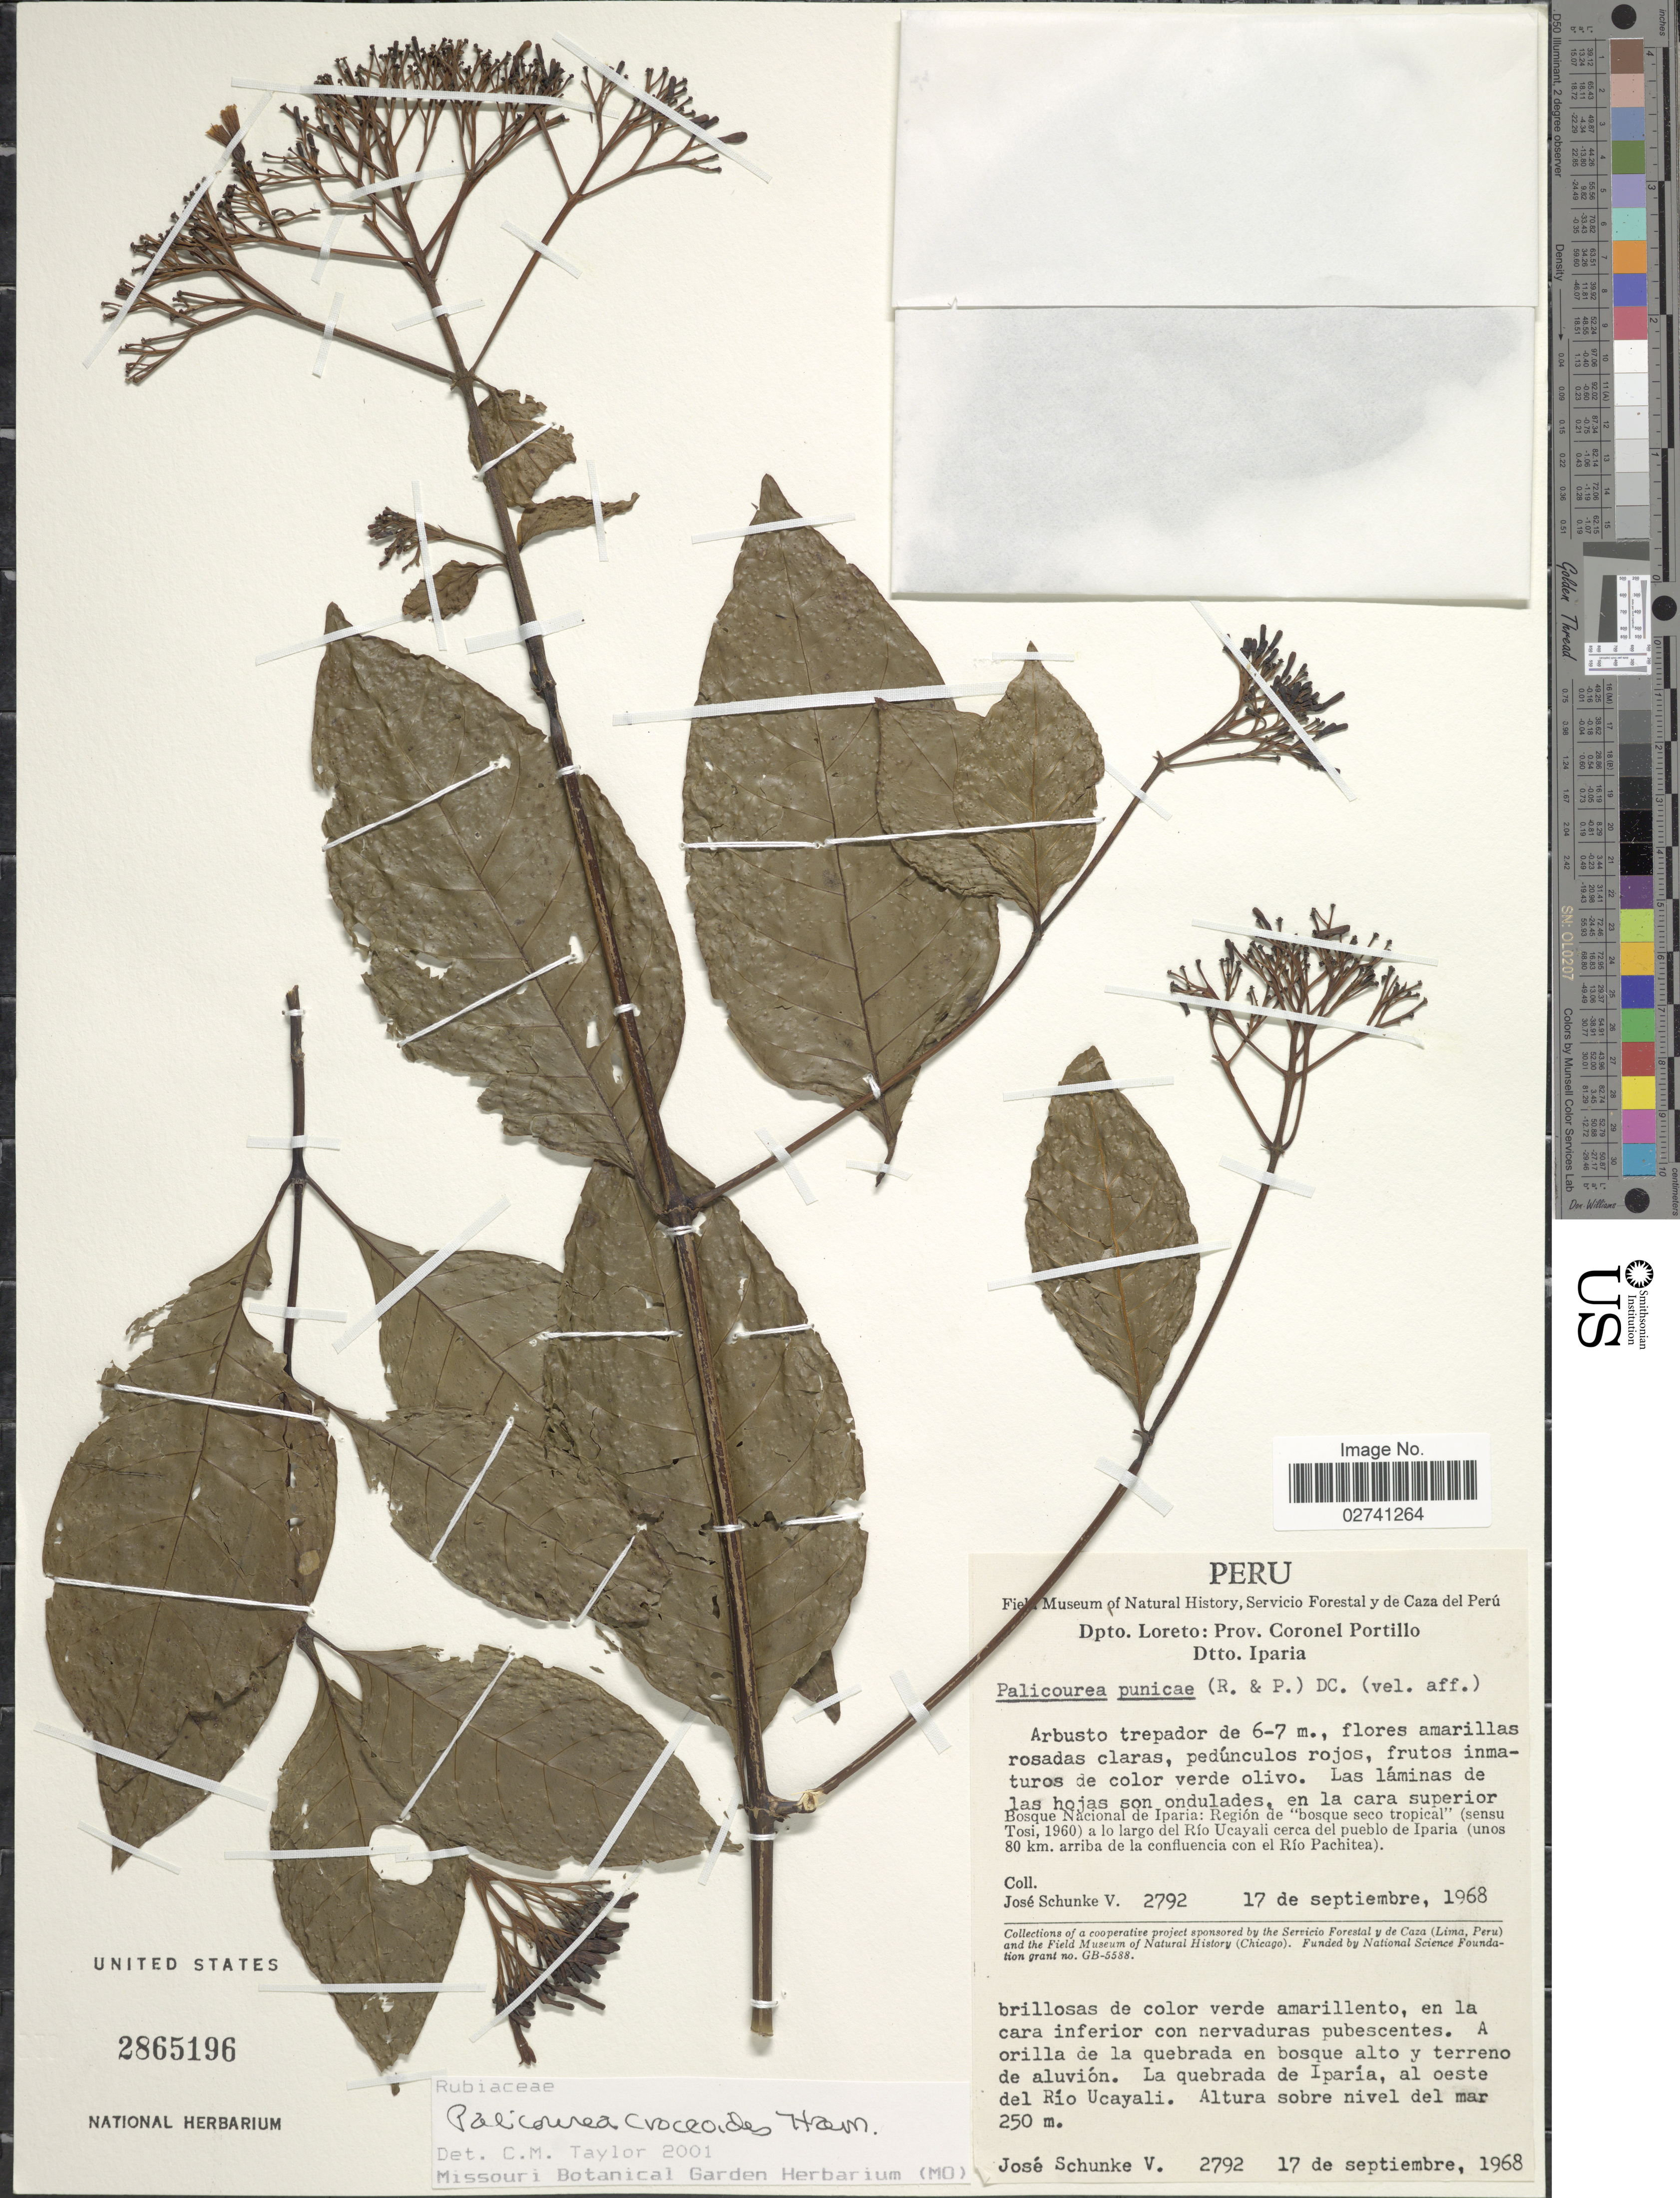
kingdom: Plantae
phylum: Tracheophyta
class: Magnoliopsida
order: Gentianales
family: Rubiaceae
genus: Palicourea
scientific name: Palicourea croceoides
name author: Desv. ex Ham.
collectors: J. Schunke Vigo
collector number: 2792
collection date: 1968-09-17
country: Peru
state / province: Loreto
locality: Prov. Coronel Portillo. Dtto. Iparia. Bosque Nacional de Iparia: Región de "bosque seco tropical" a lo largo del Río Ucayali cerca del pueblo de Iparia (unos 80 km. arriba de la confluencia con el Río Pachitea). La quebrada de Iparía, al oeste del Río Ucayali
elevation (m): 250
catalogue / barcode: US 2865196